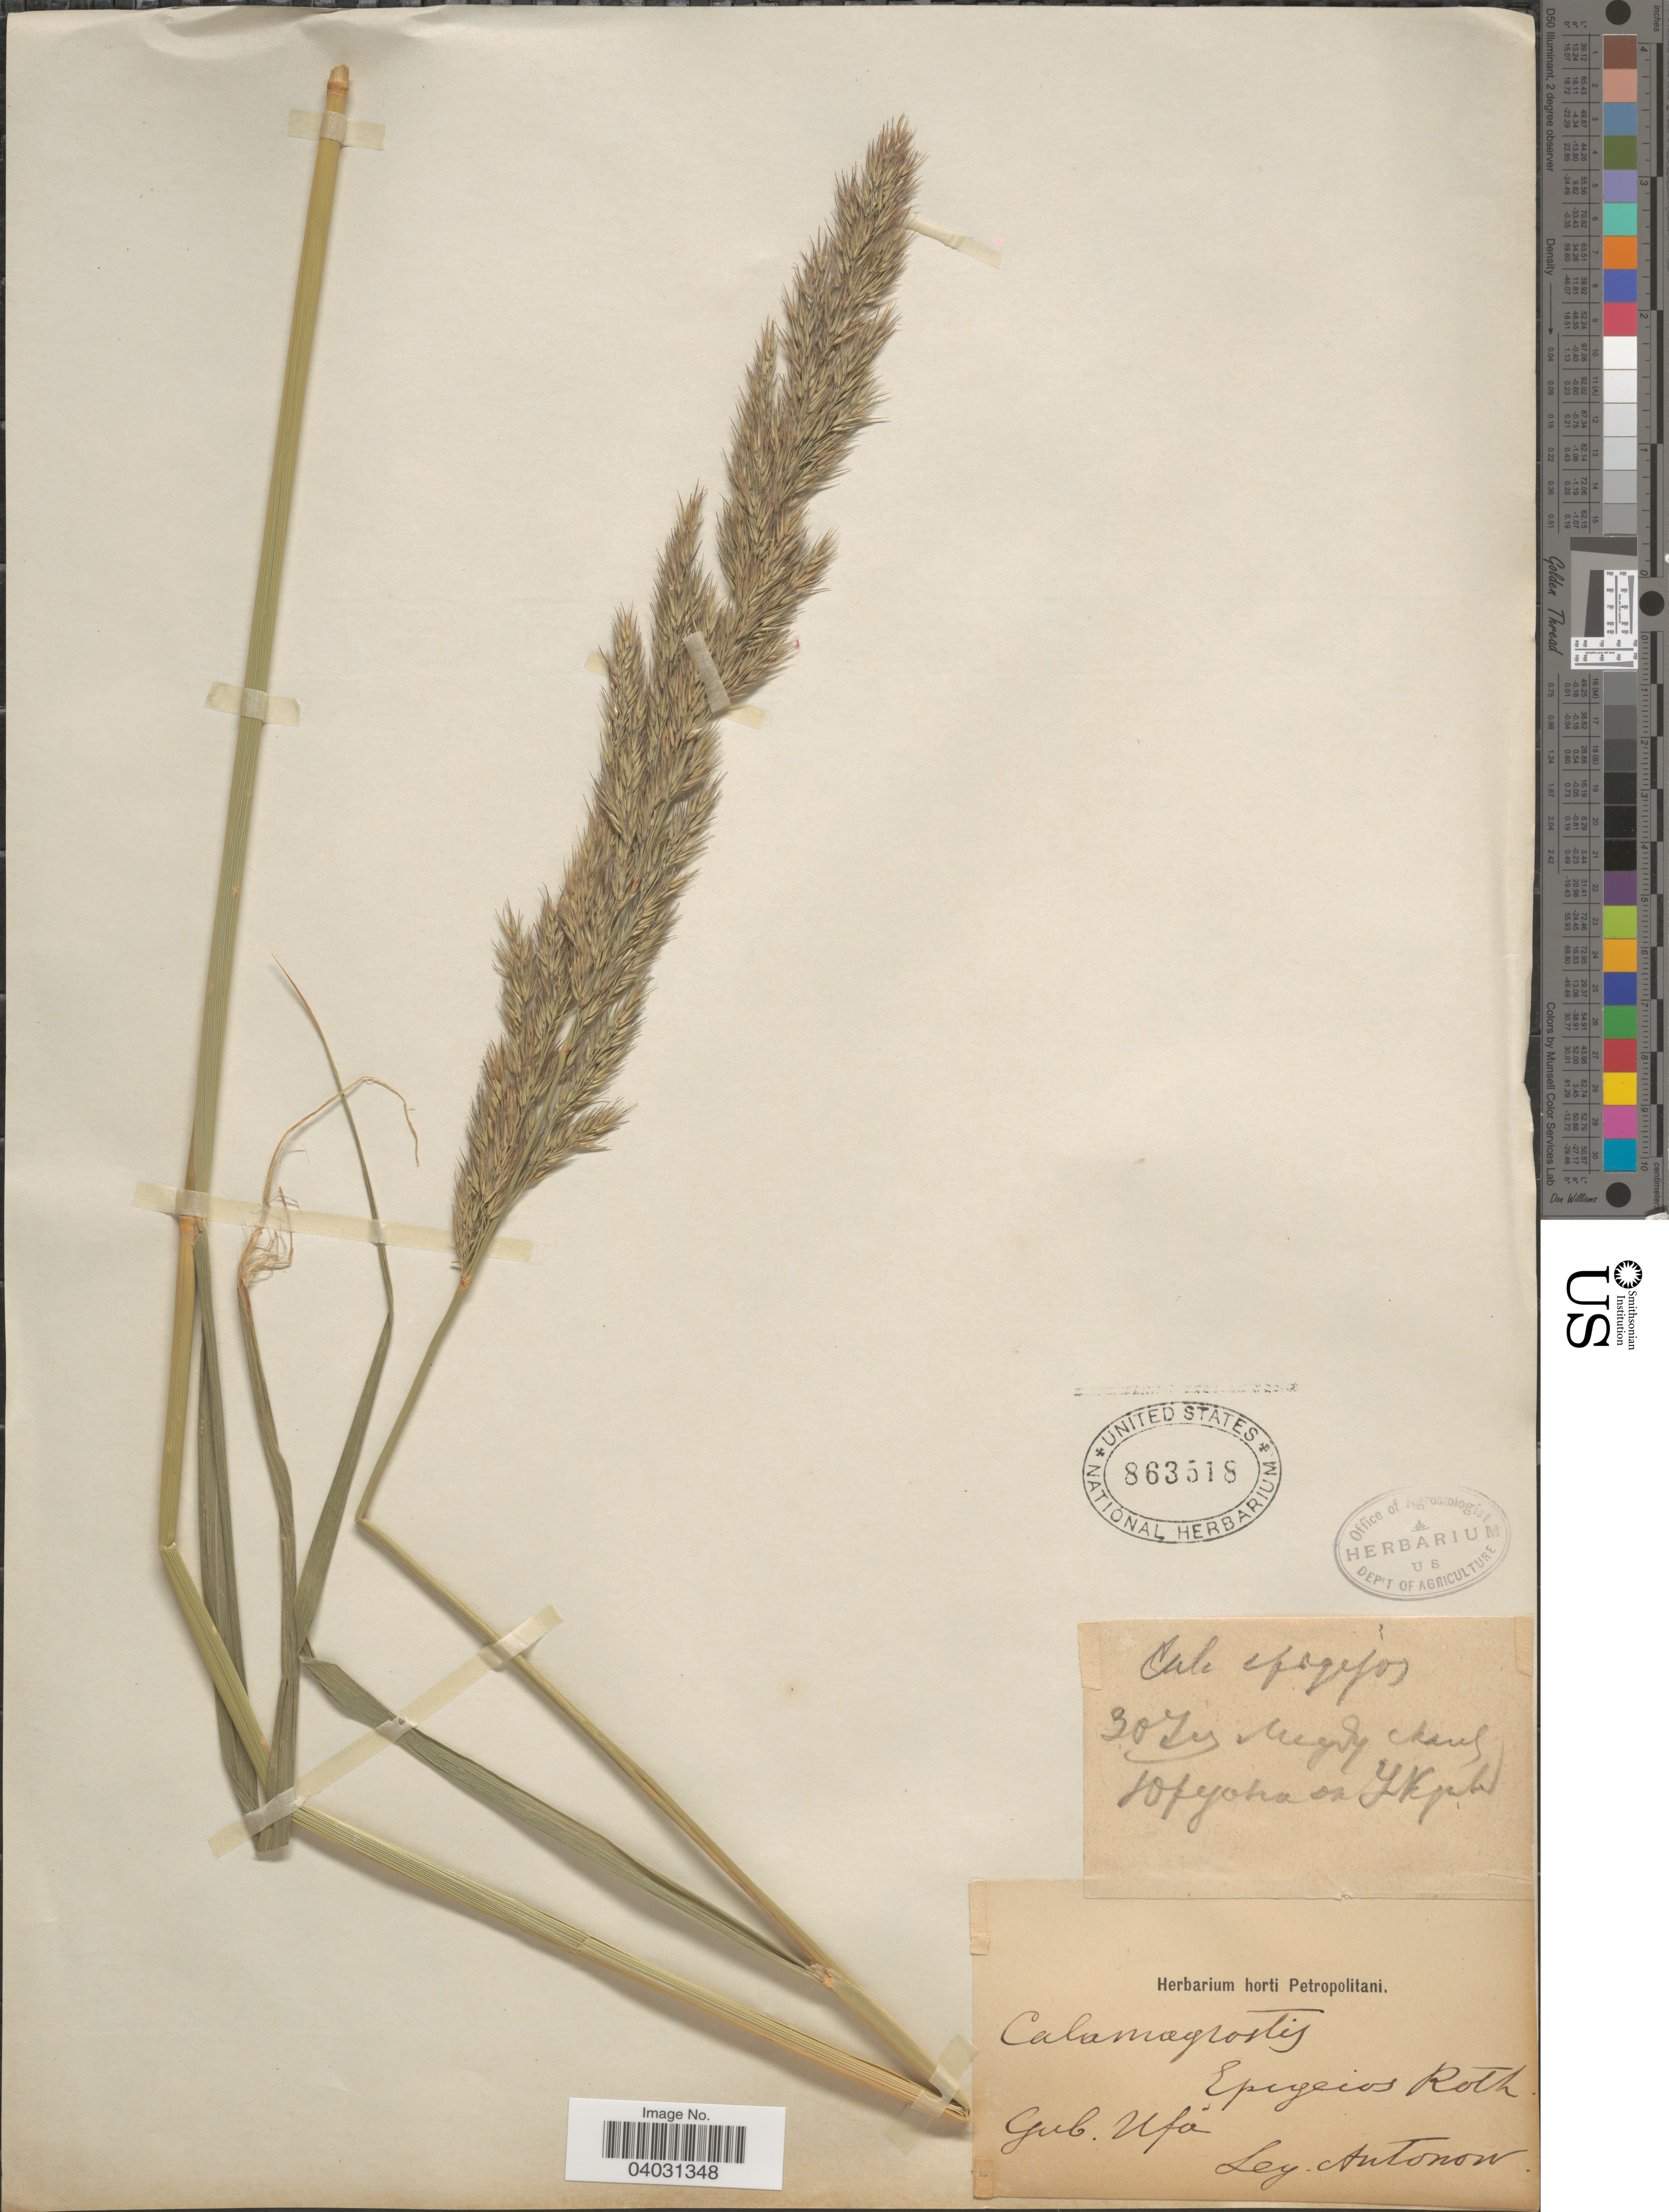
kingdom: Plantae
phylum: Tracheophyta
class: Liliopsida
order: Poales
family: Poaceae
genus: Calamagrostis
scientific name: Calamagrostis epigeios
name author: (L.) Roth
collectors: Antonov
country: Russian Federation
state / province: Bashkortostan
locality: Gub. Ufa.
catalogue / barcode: US 863518